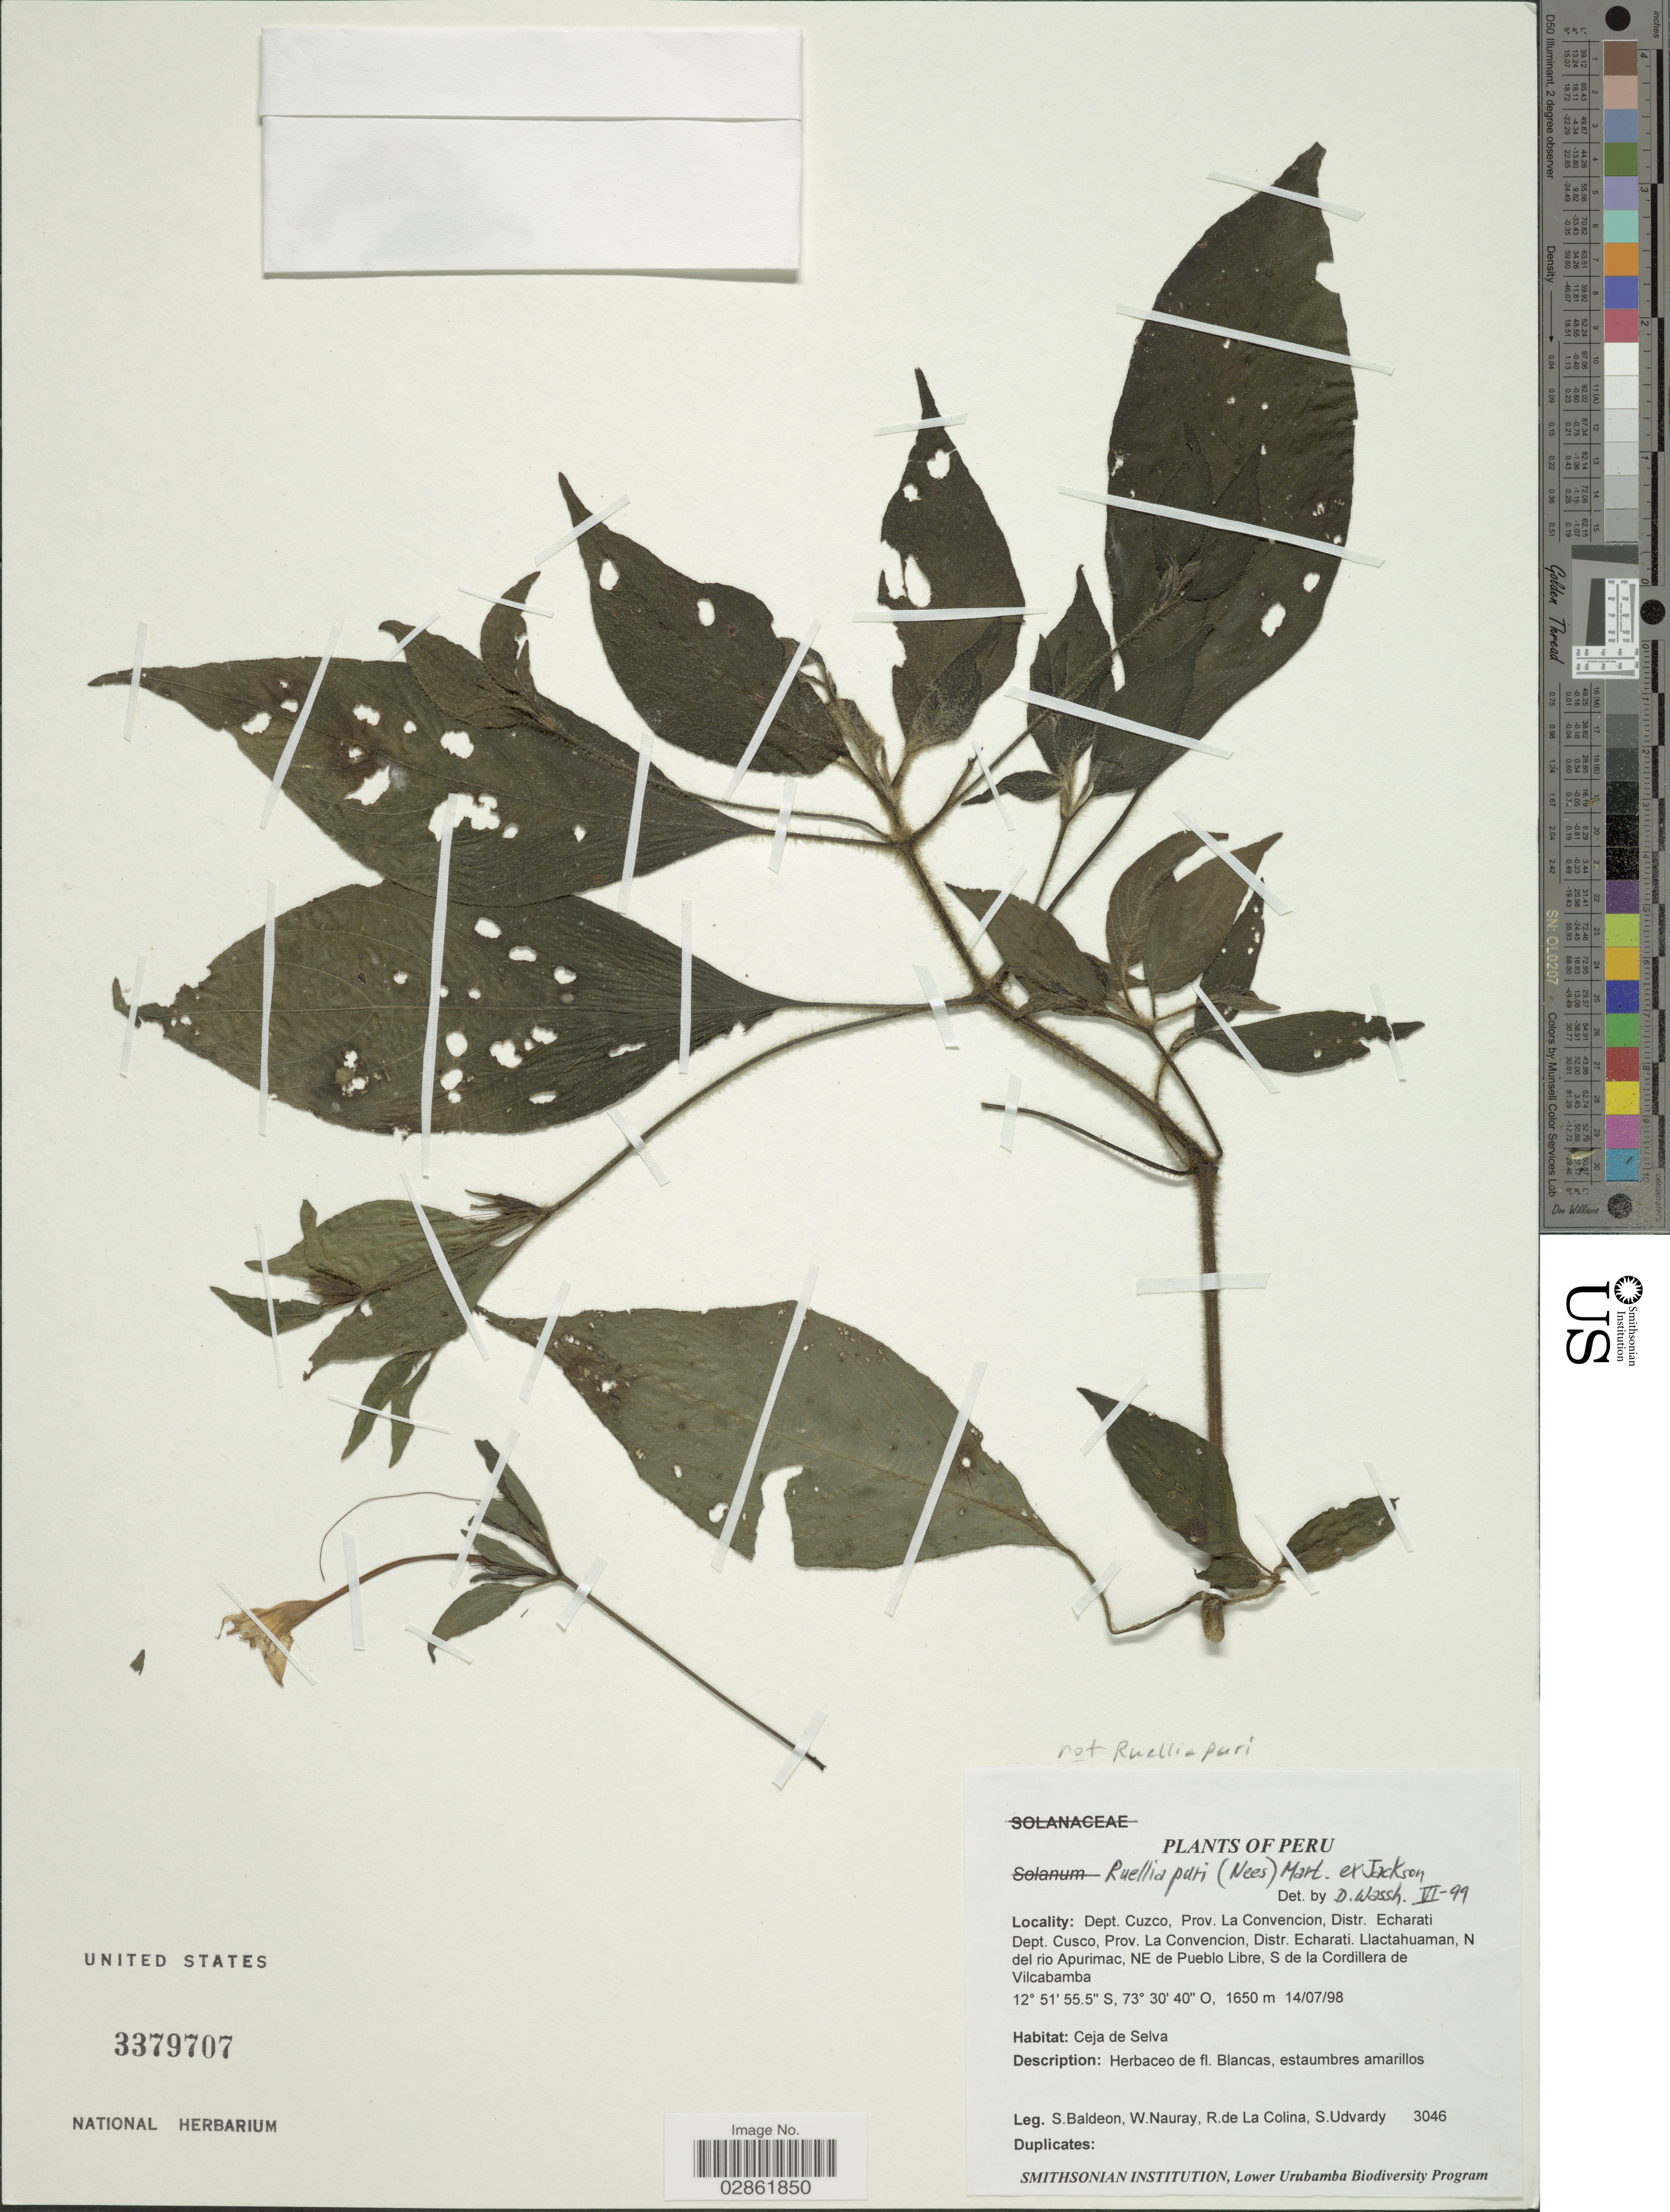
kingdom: Plantae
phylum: Tracheophyta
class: Magnoliopsida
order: Lamiales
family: Acanthaceae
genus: Ruellia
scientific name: Ruellia puri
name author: Mart. ex Nees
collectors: S. Baldeon, W. Nauray, R. de La Colina & S. Udvardy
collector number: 3046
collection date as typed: Transcribed d/m/y: 14/7/98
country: Peru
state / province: Cusco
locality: Dept. Cuzco, Prov. La Convencion, Distr. Echarati, Dept. Cusco, Prov. La Convencion, Distr. Echarati. Llactahuaman, N Vilcabamba.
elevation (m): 1650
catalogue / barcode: US 3379707